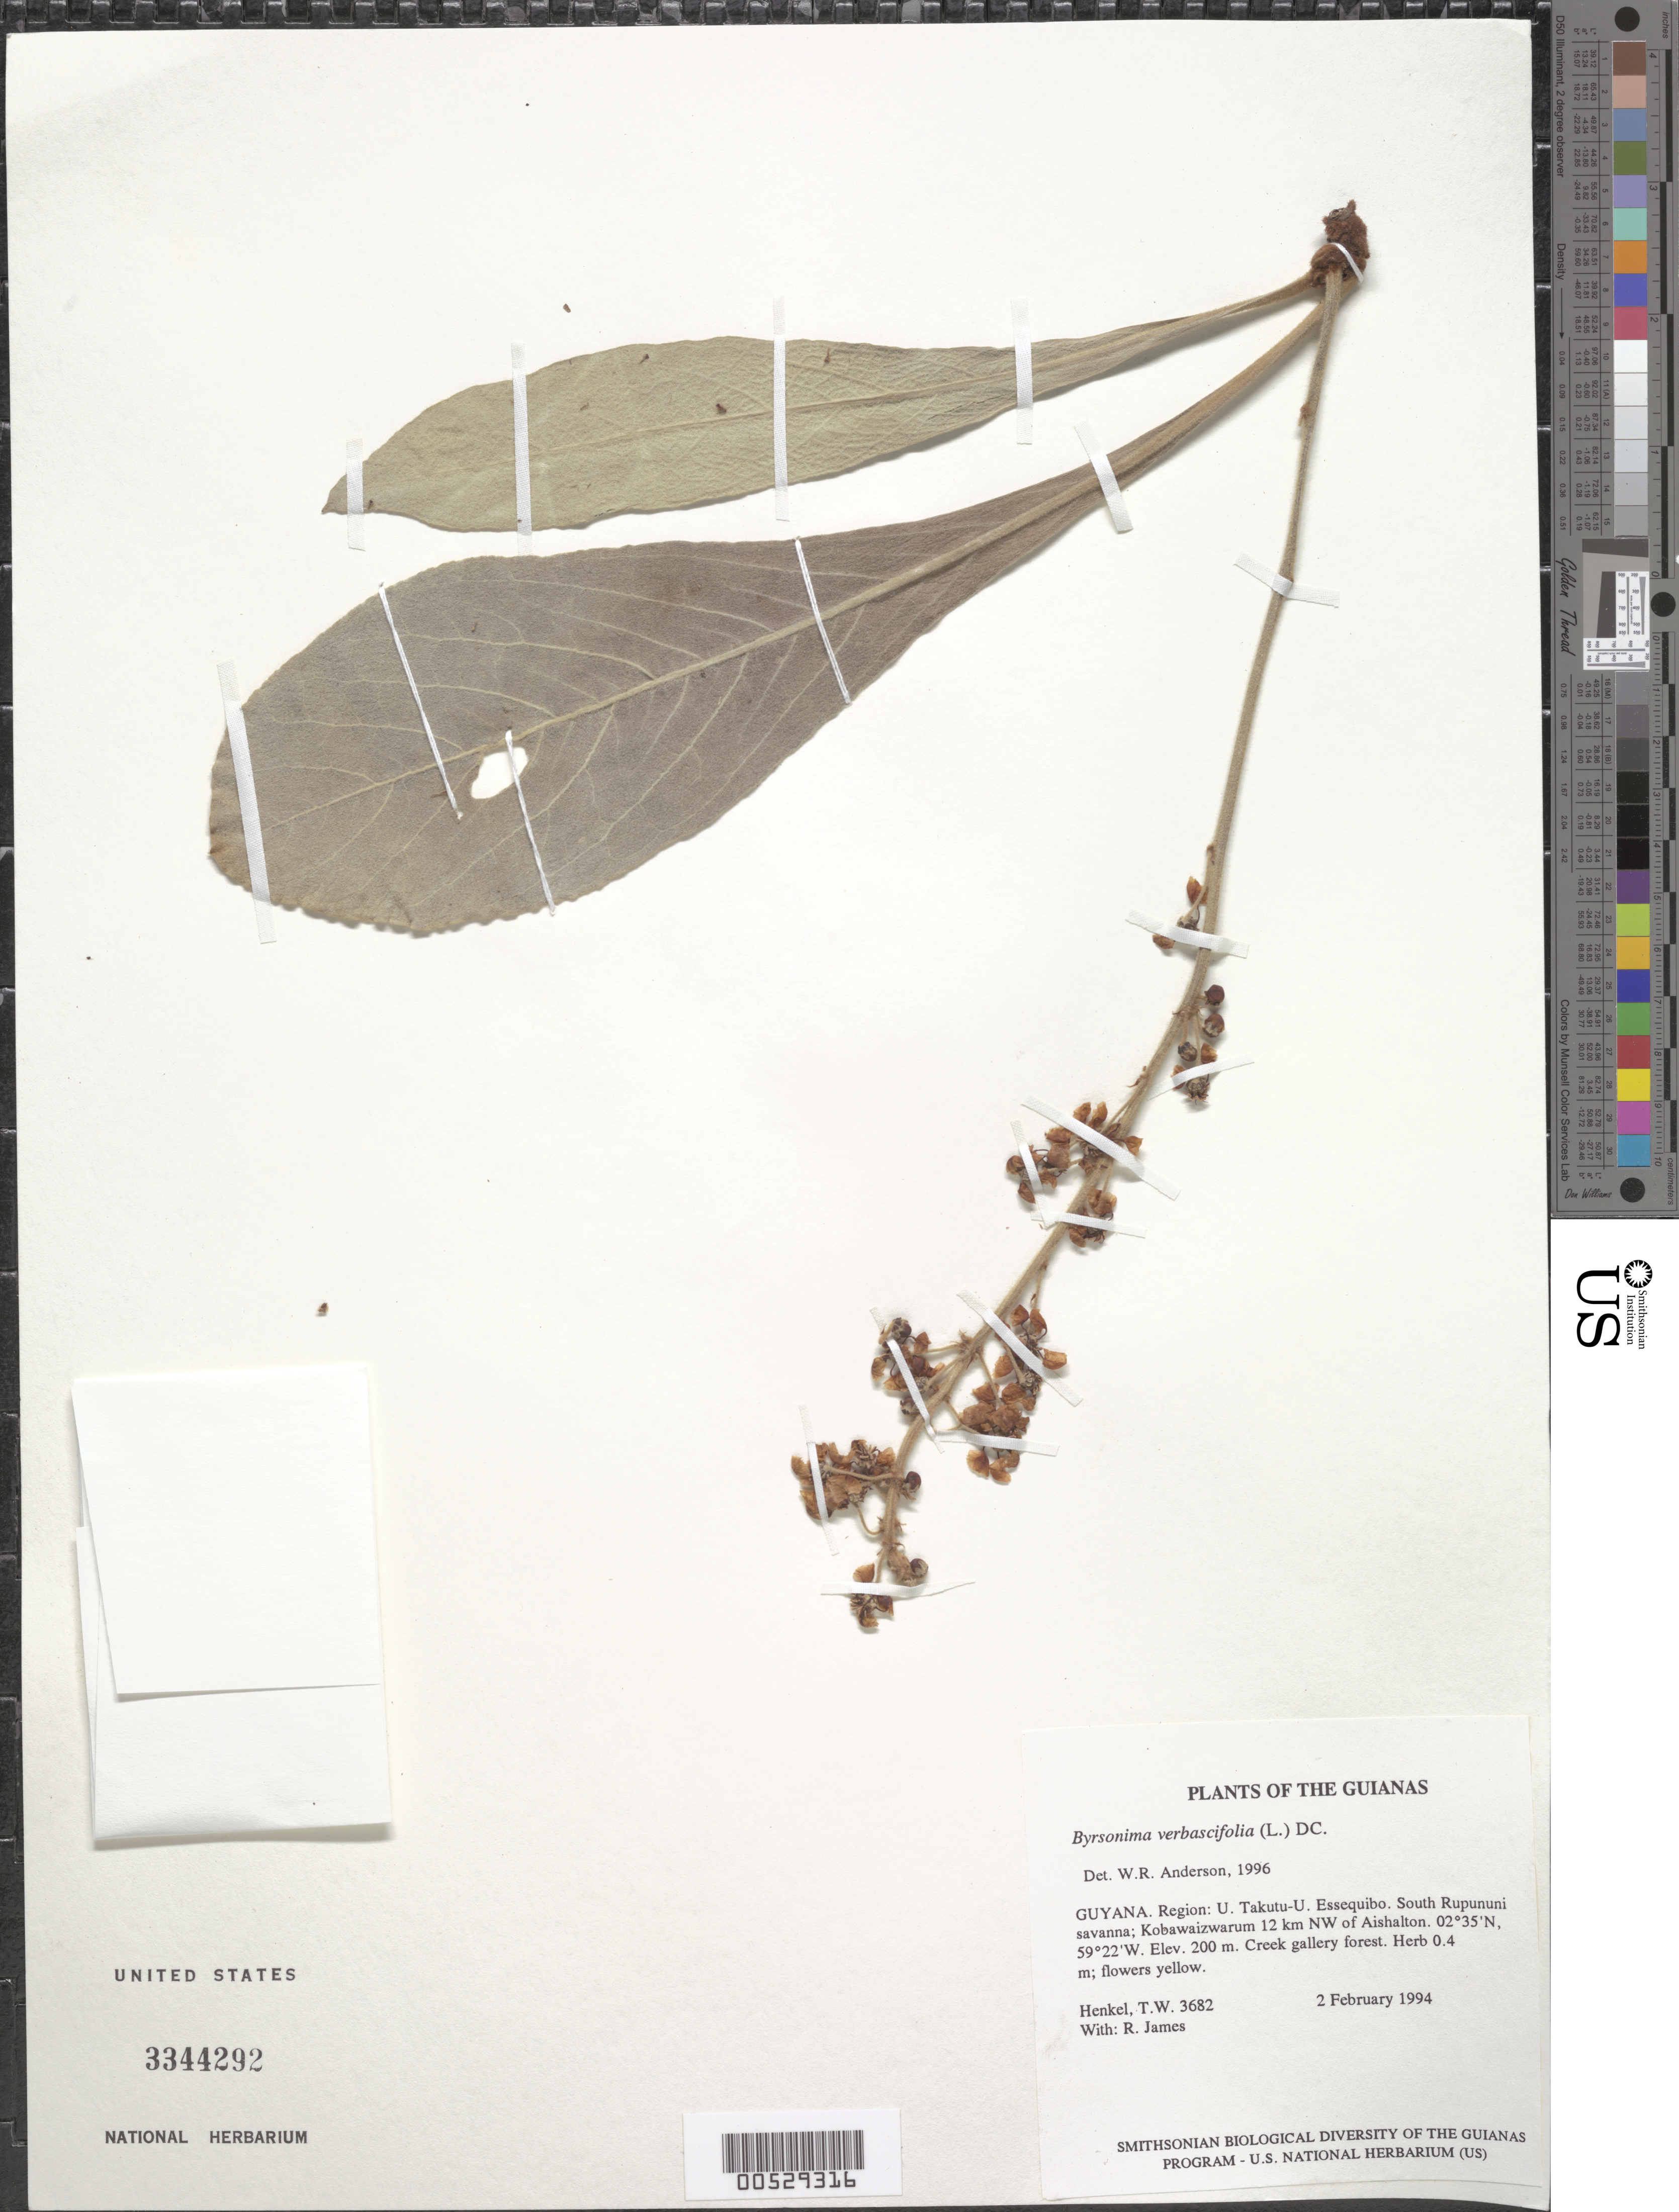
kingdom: Plantae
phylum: Tracheophyta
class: Magnoliopsida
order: Malpighiales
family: Malpighiaceae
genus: Byrsonima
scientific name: Byrsonima verbascifolia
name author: (L.) DC.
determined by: Anderson, W. R., (MICH), University of Michigan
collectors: T. Henkel & R. James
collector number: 3682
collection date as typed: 2 February 1994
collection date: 1994-02-02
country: Guyana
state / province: U. Takutu-U. Essequibo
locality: South Rupununi savanna; Kobawaizwarum 12 km NW of Aishalton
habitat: Creek gallery forest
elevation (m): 200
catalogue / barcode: US 3344292